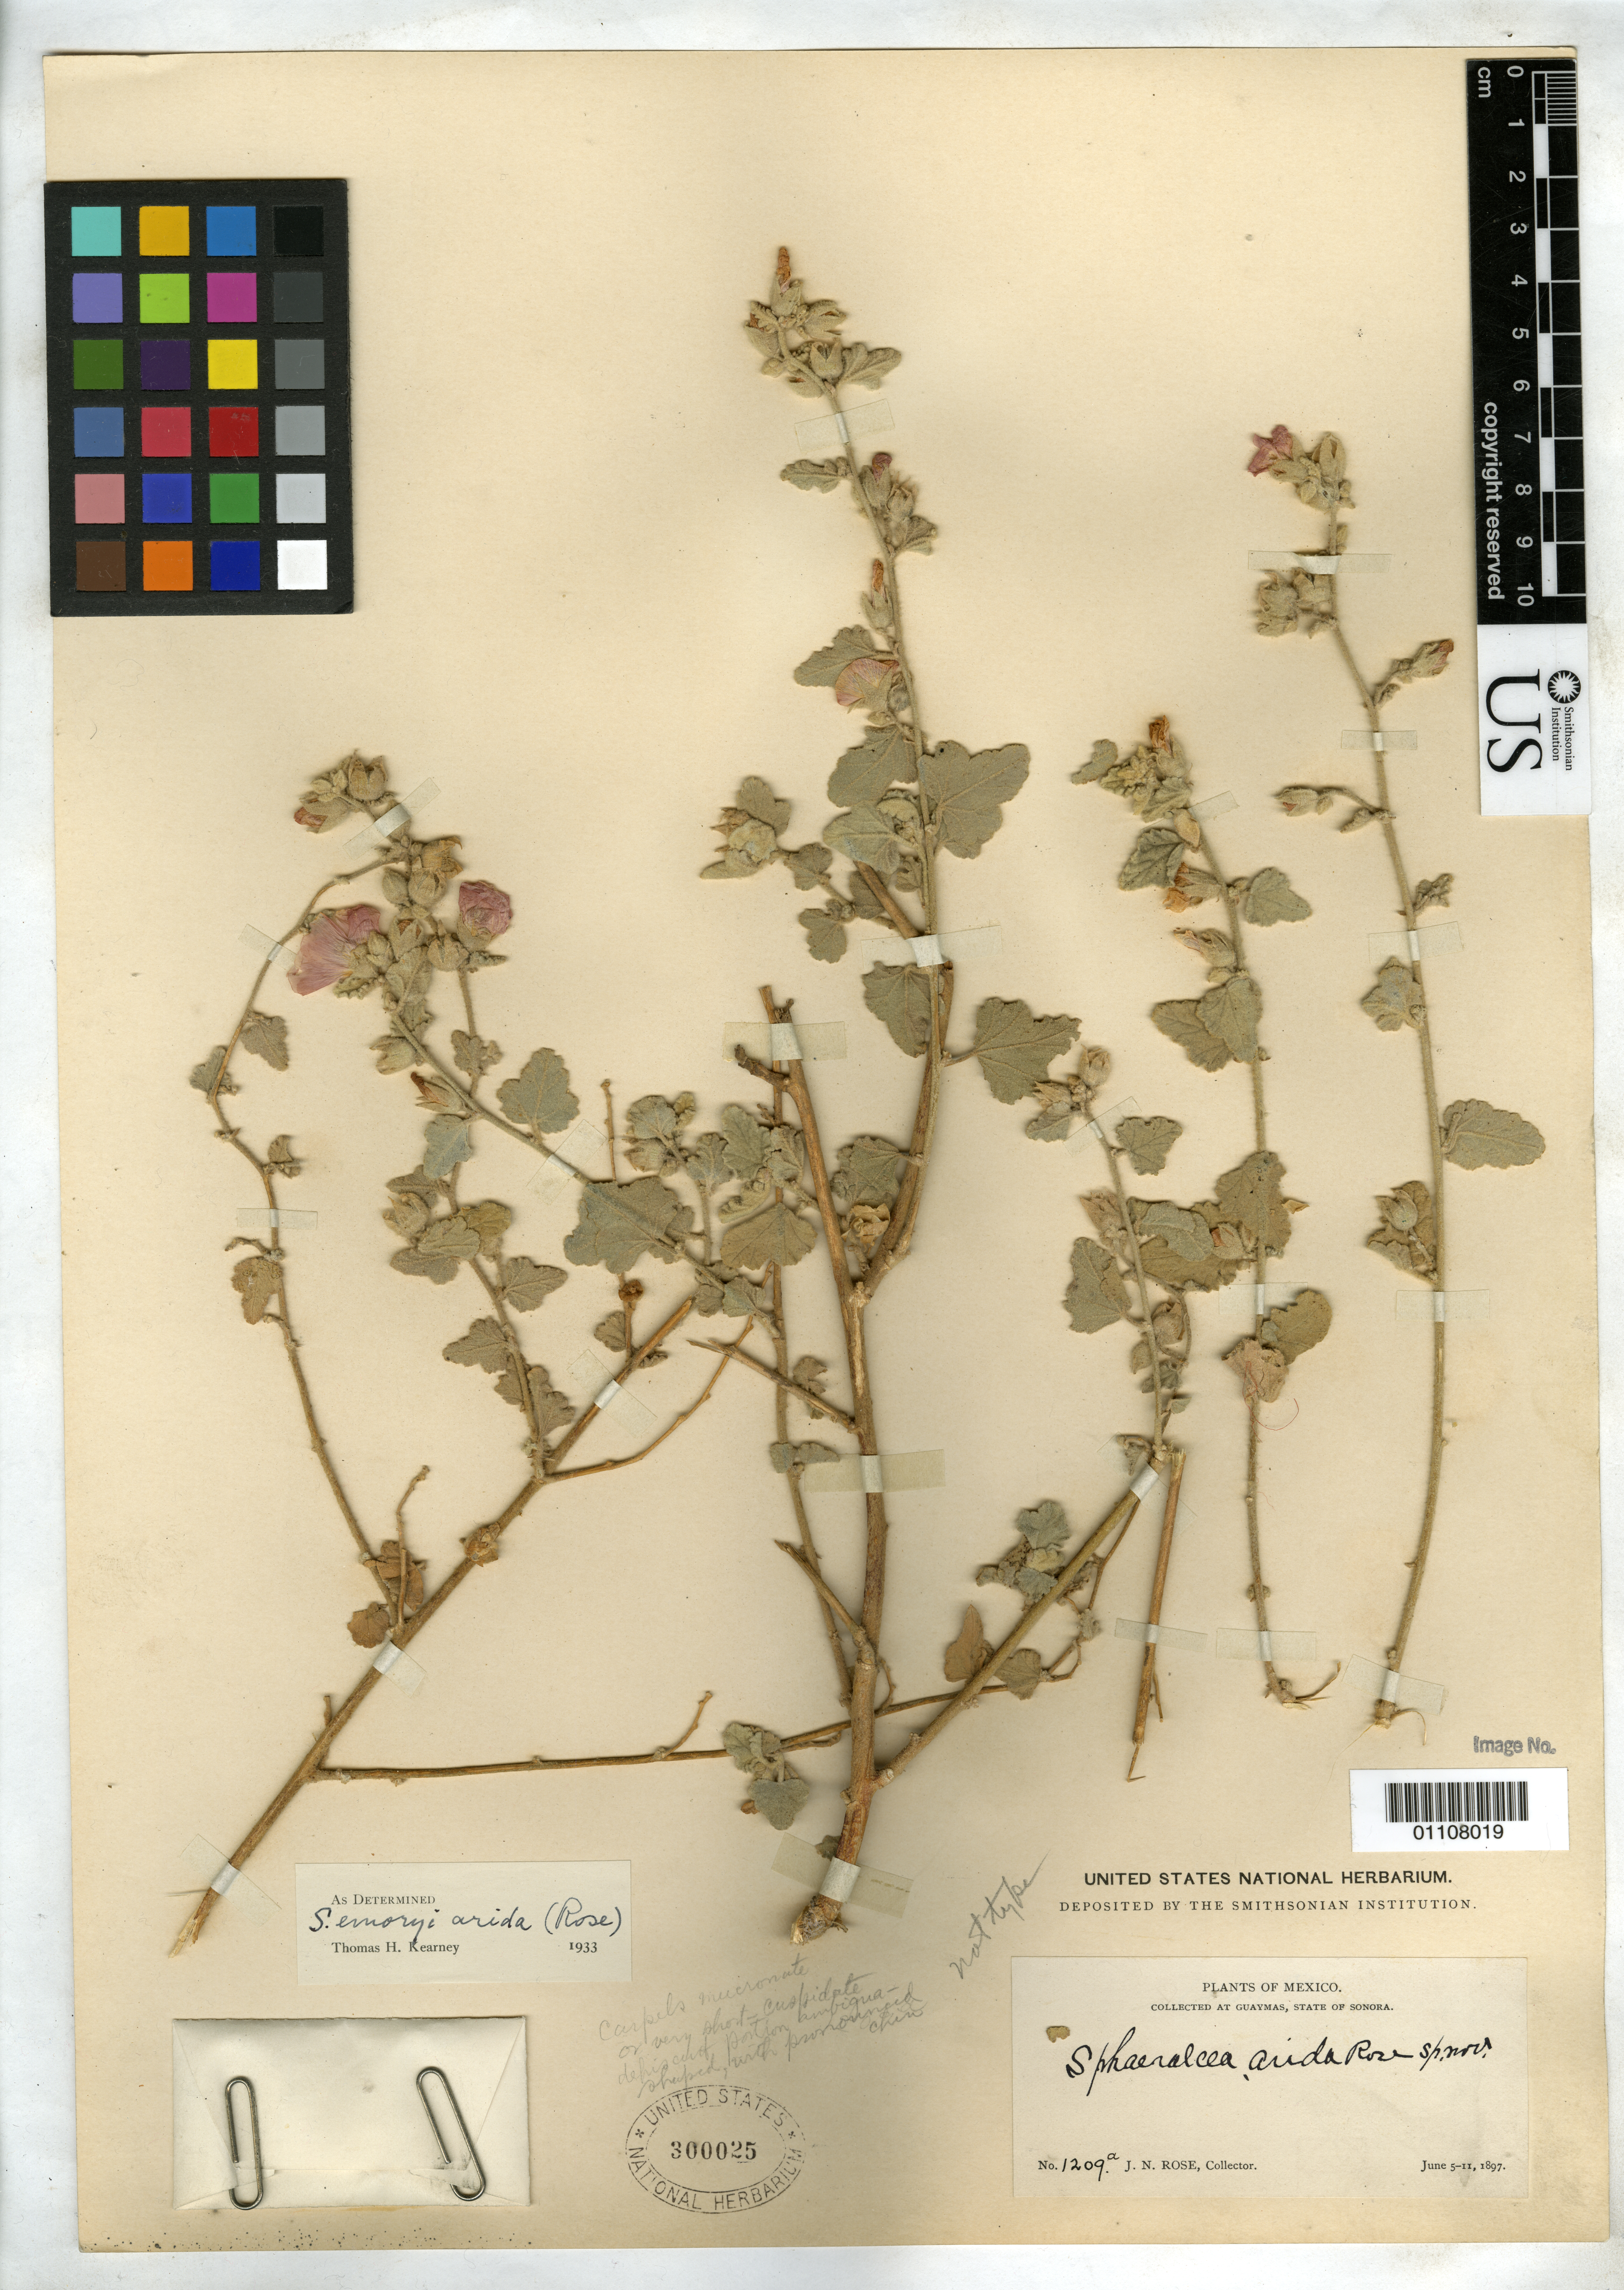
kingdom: Plantae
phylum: Tracheophyta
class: Magnoliopsida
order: Malvales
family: Malvaceae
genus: Sphaeralcea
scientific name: Sphaeralcea arida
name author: Rose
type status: Possible Type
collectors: J. N. Rose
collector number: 1209 a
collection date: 1897-06-05/1897-06-07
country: Mexico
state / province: Sonora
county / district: Guaymas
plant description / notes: Unclear whether this material is part of the type collection (although certainly original material); protologue cites type as Rose 1209 (not 1209a).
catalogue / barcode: US 300025